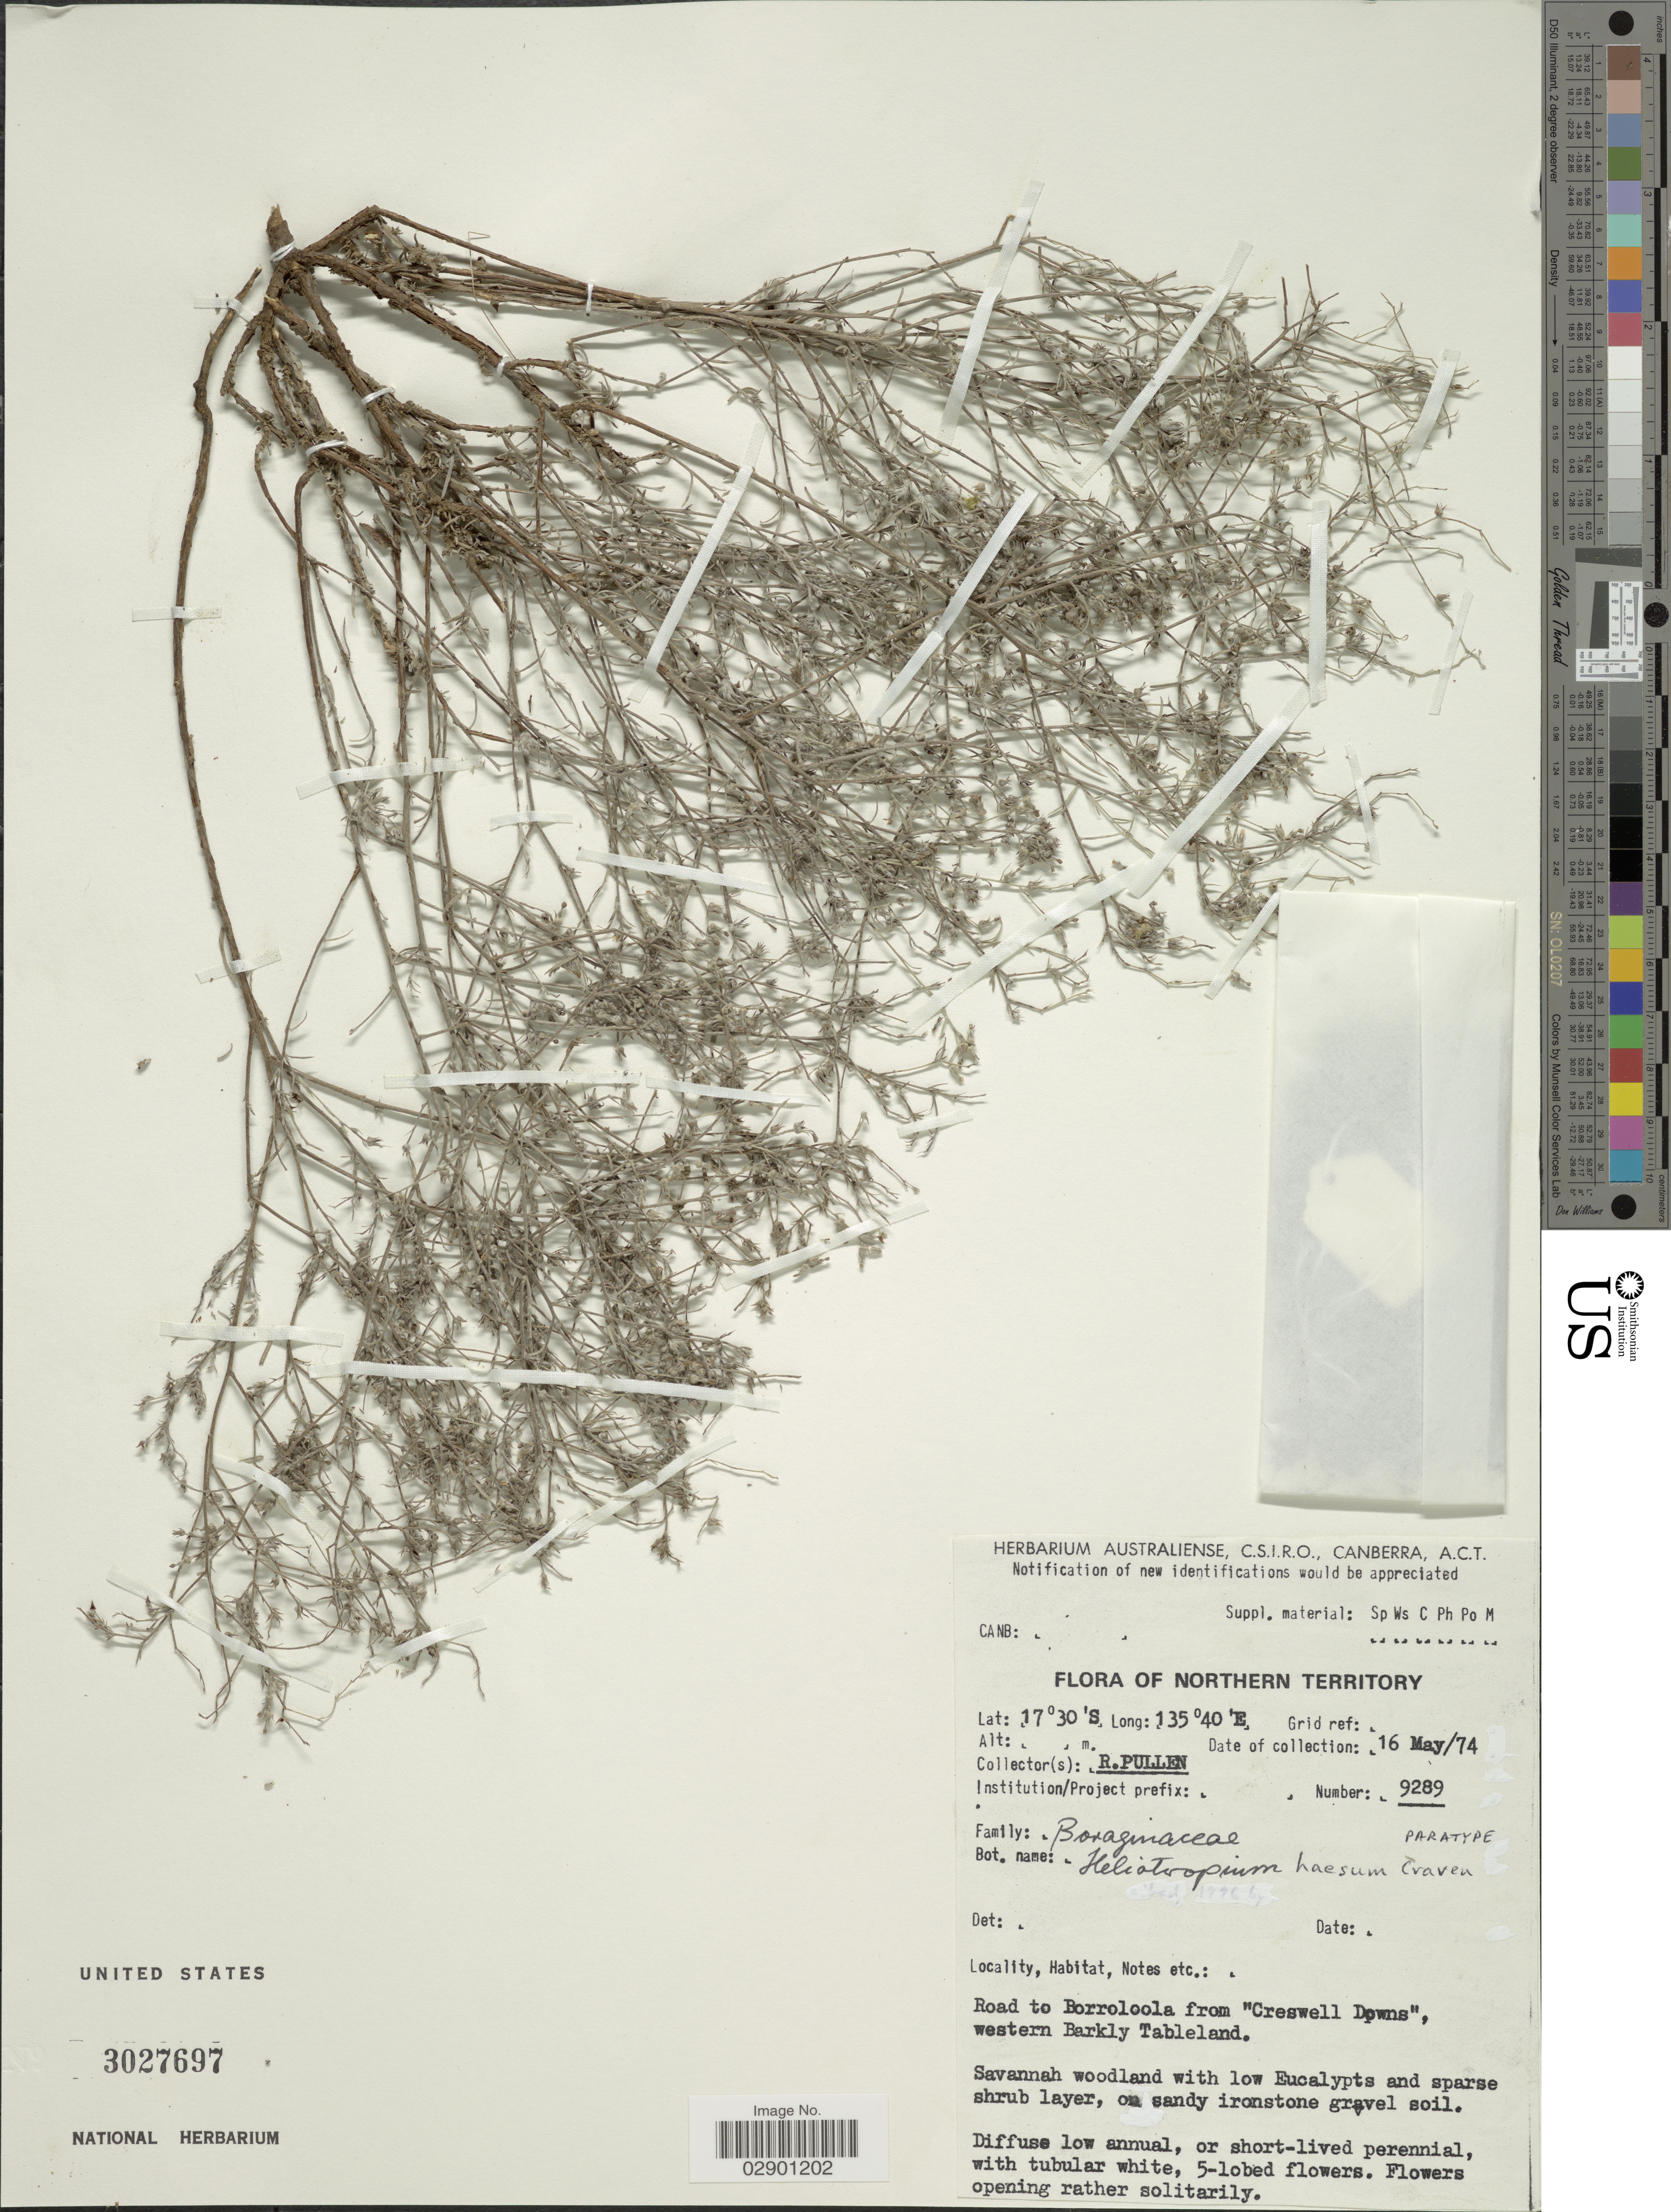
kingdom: Plantae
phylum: Tracheophyta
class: Magnoliopsida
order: Boraginales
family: Heliotropiaceae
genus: Heliotropium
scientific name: Heliotropium haesum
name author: Craven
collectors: R. Pullen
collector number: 9289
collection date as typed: Transcribed d/m/y: 16/5/74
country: Australia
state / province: Northern Territory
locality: Road to Borroloola from "Creswell Downs", western Barkly Tableland.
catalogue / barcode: US 3027697